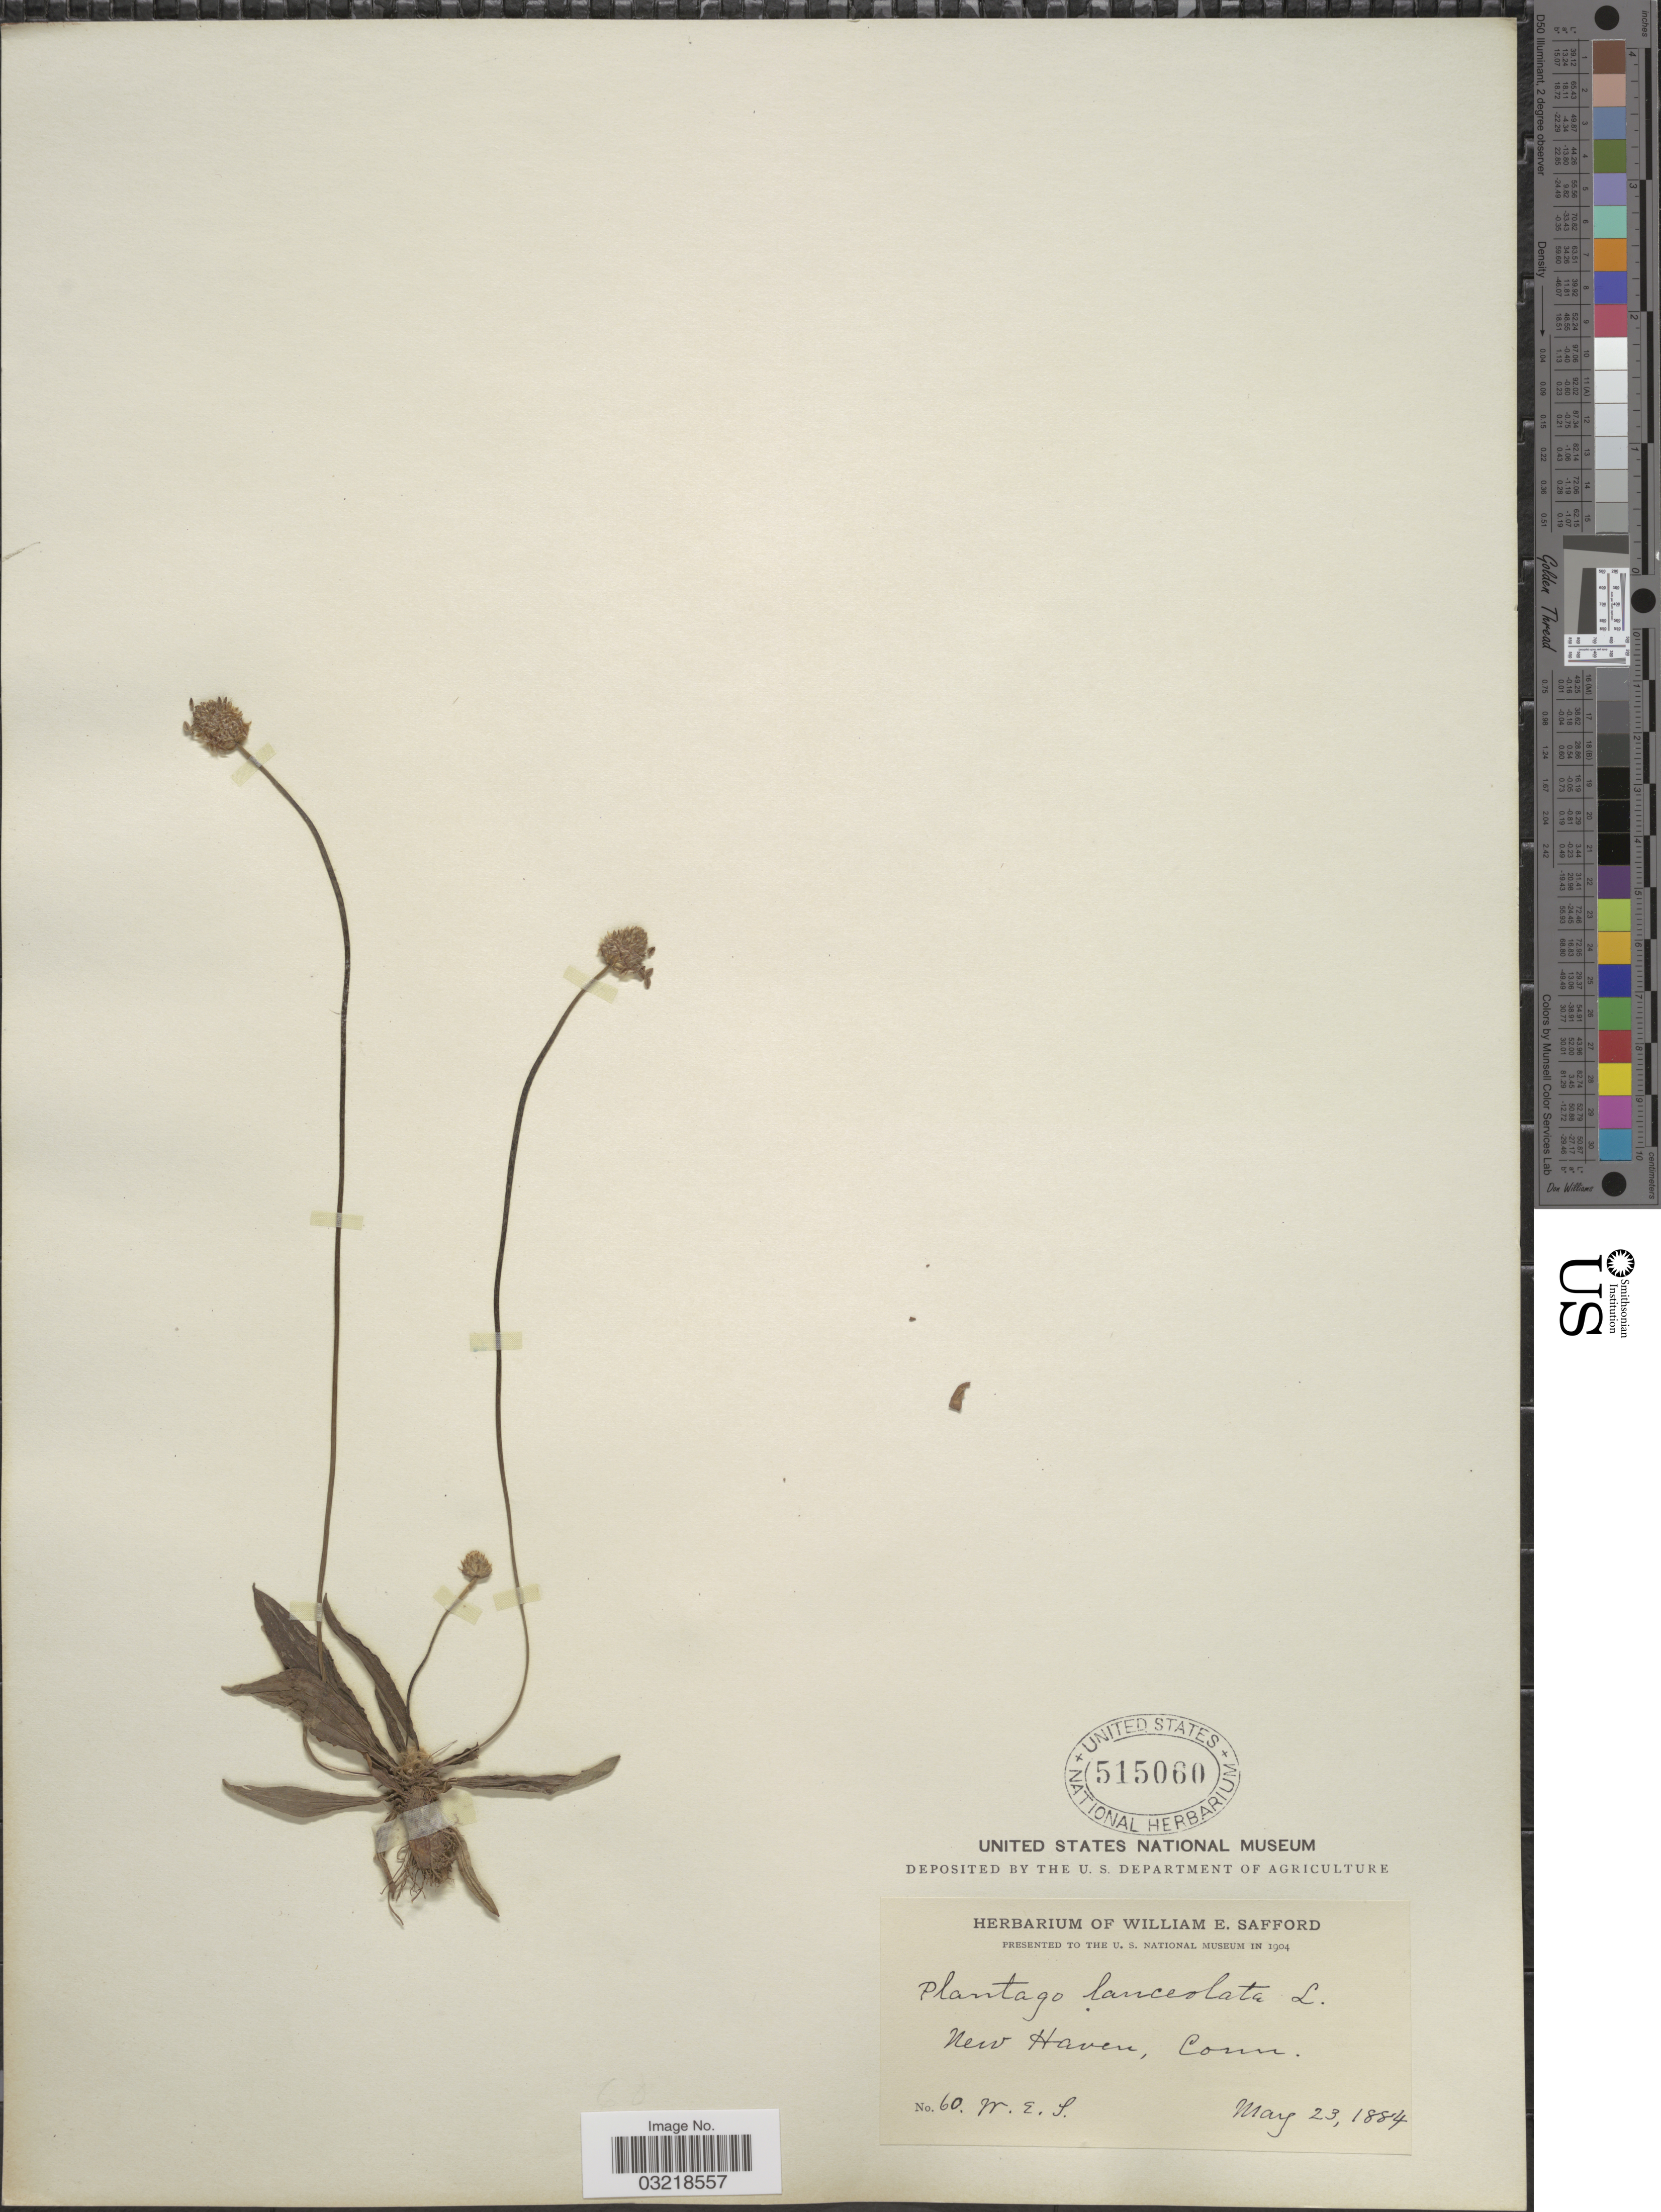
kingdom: Plantae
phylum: Tracheophyta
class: Magnoliopsida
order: Lamiales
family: Plantaginaceae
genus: Plantago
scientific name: Plantago lanceolata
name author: L.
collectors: W. E. Safford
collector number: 60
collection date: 1884-05-23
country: United States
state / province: Connecticut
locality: New Haven.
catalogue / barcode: US 515060